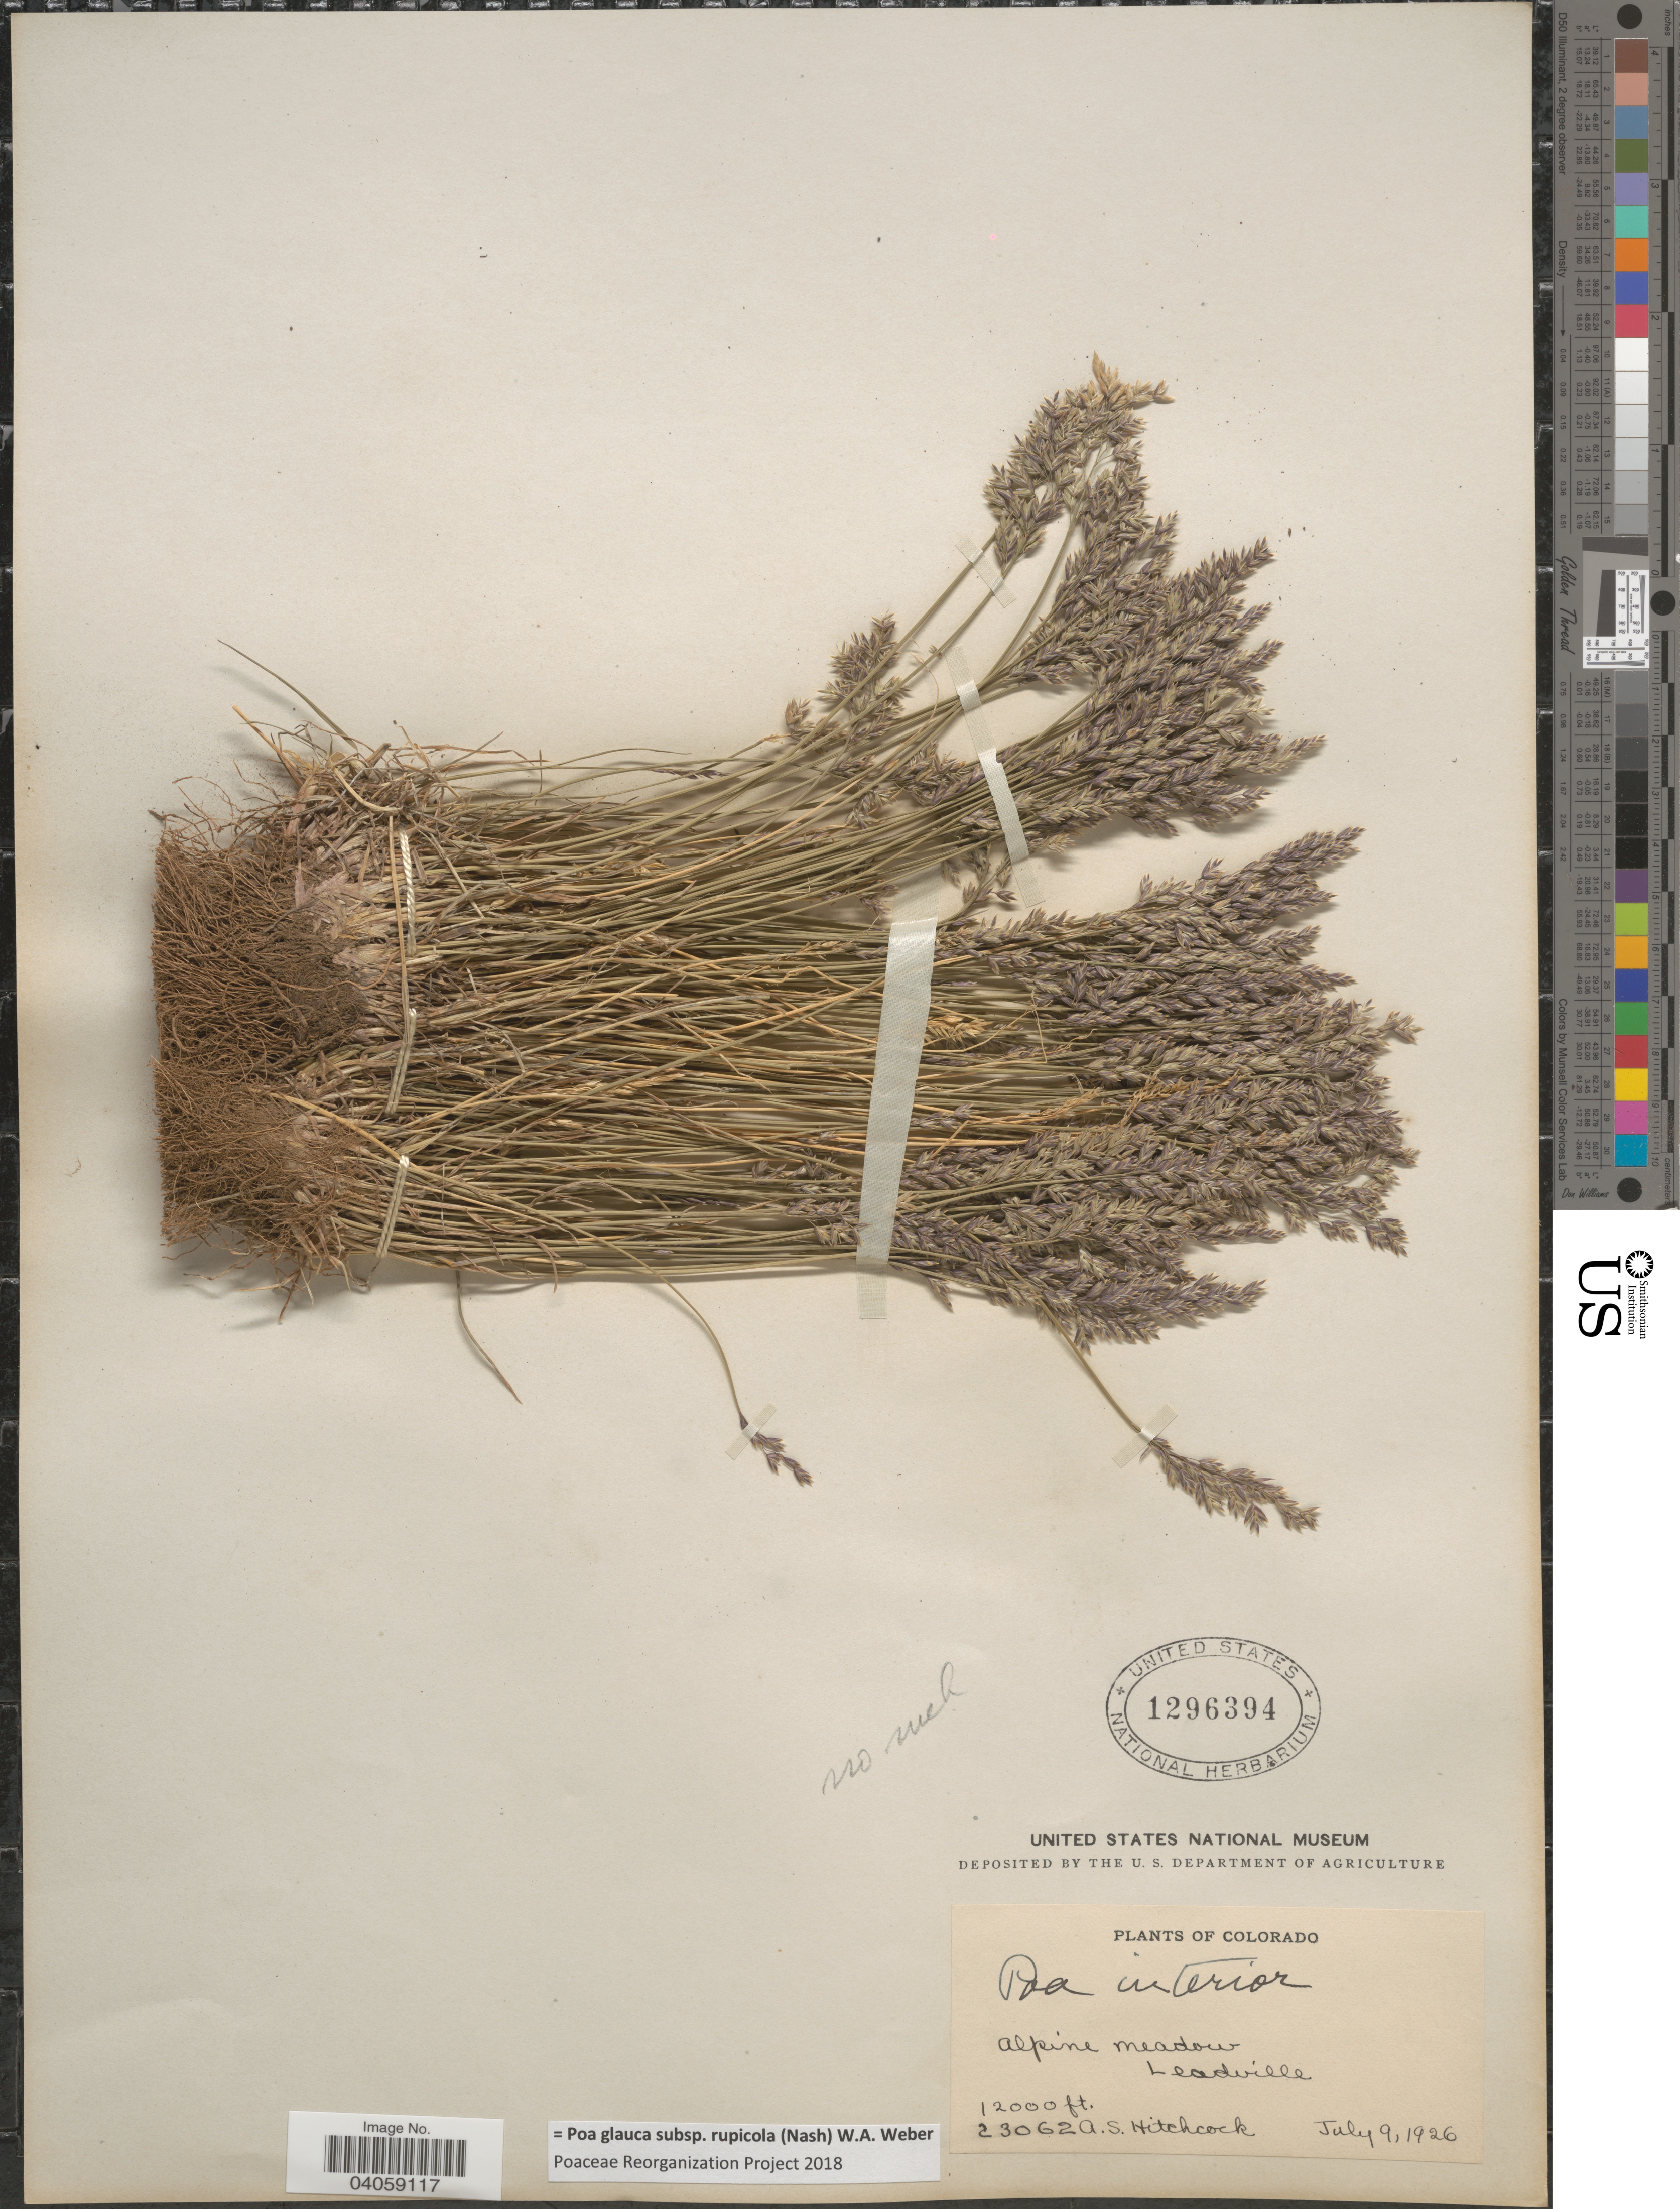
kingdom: Plantae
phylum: Tracheophyta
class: Liliopsida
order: Poales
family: Poaceae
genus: Poa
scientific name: Poa glauca subsp. rupicola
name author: (Nash) W.A. Weber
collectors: A. S. Hitchcock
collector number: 23062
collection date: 1926-07-09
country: United States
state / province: Colorado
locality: Alpine meadow. Leadville.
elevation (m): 3658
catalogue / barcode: US 1296394